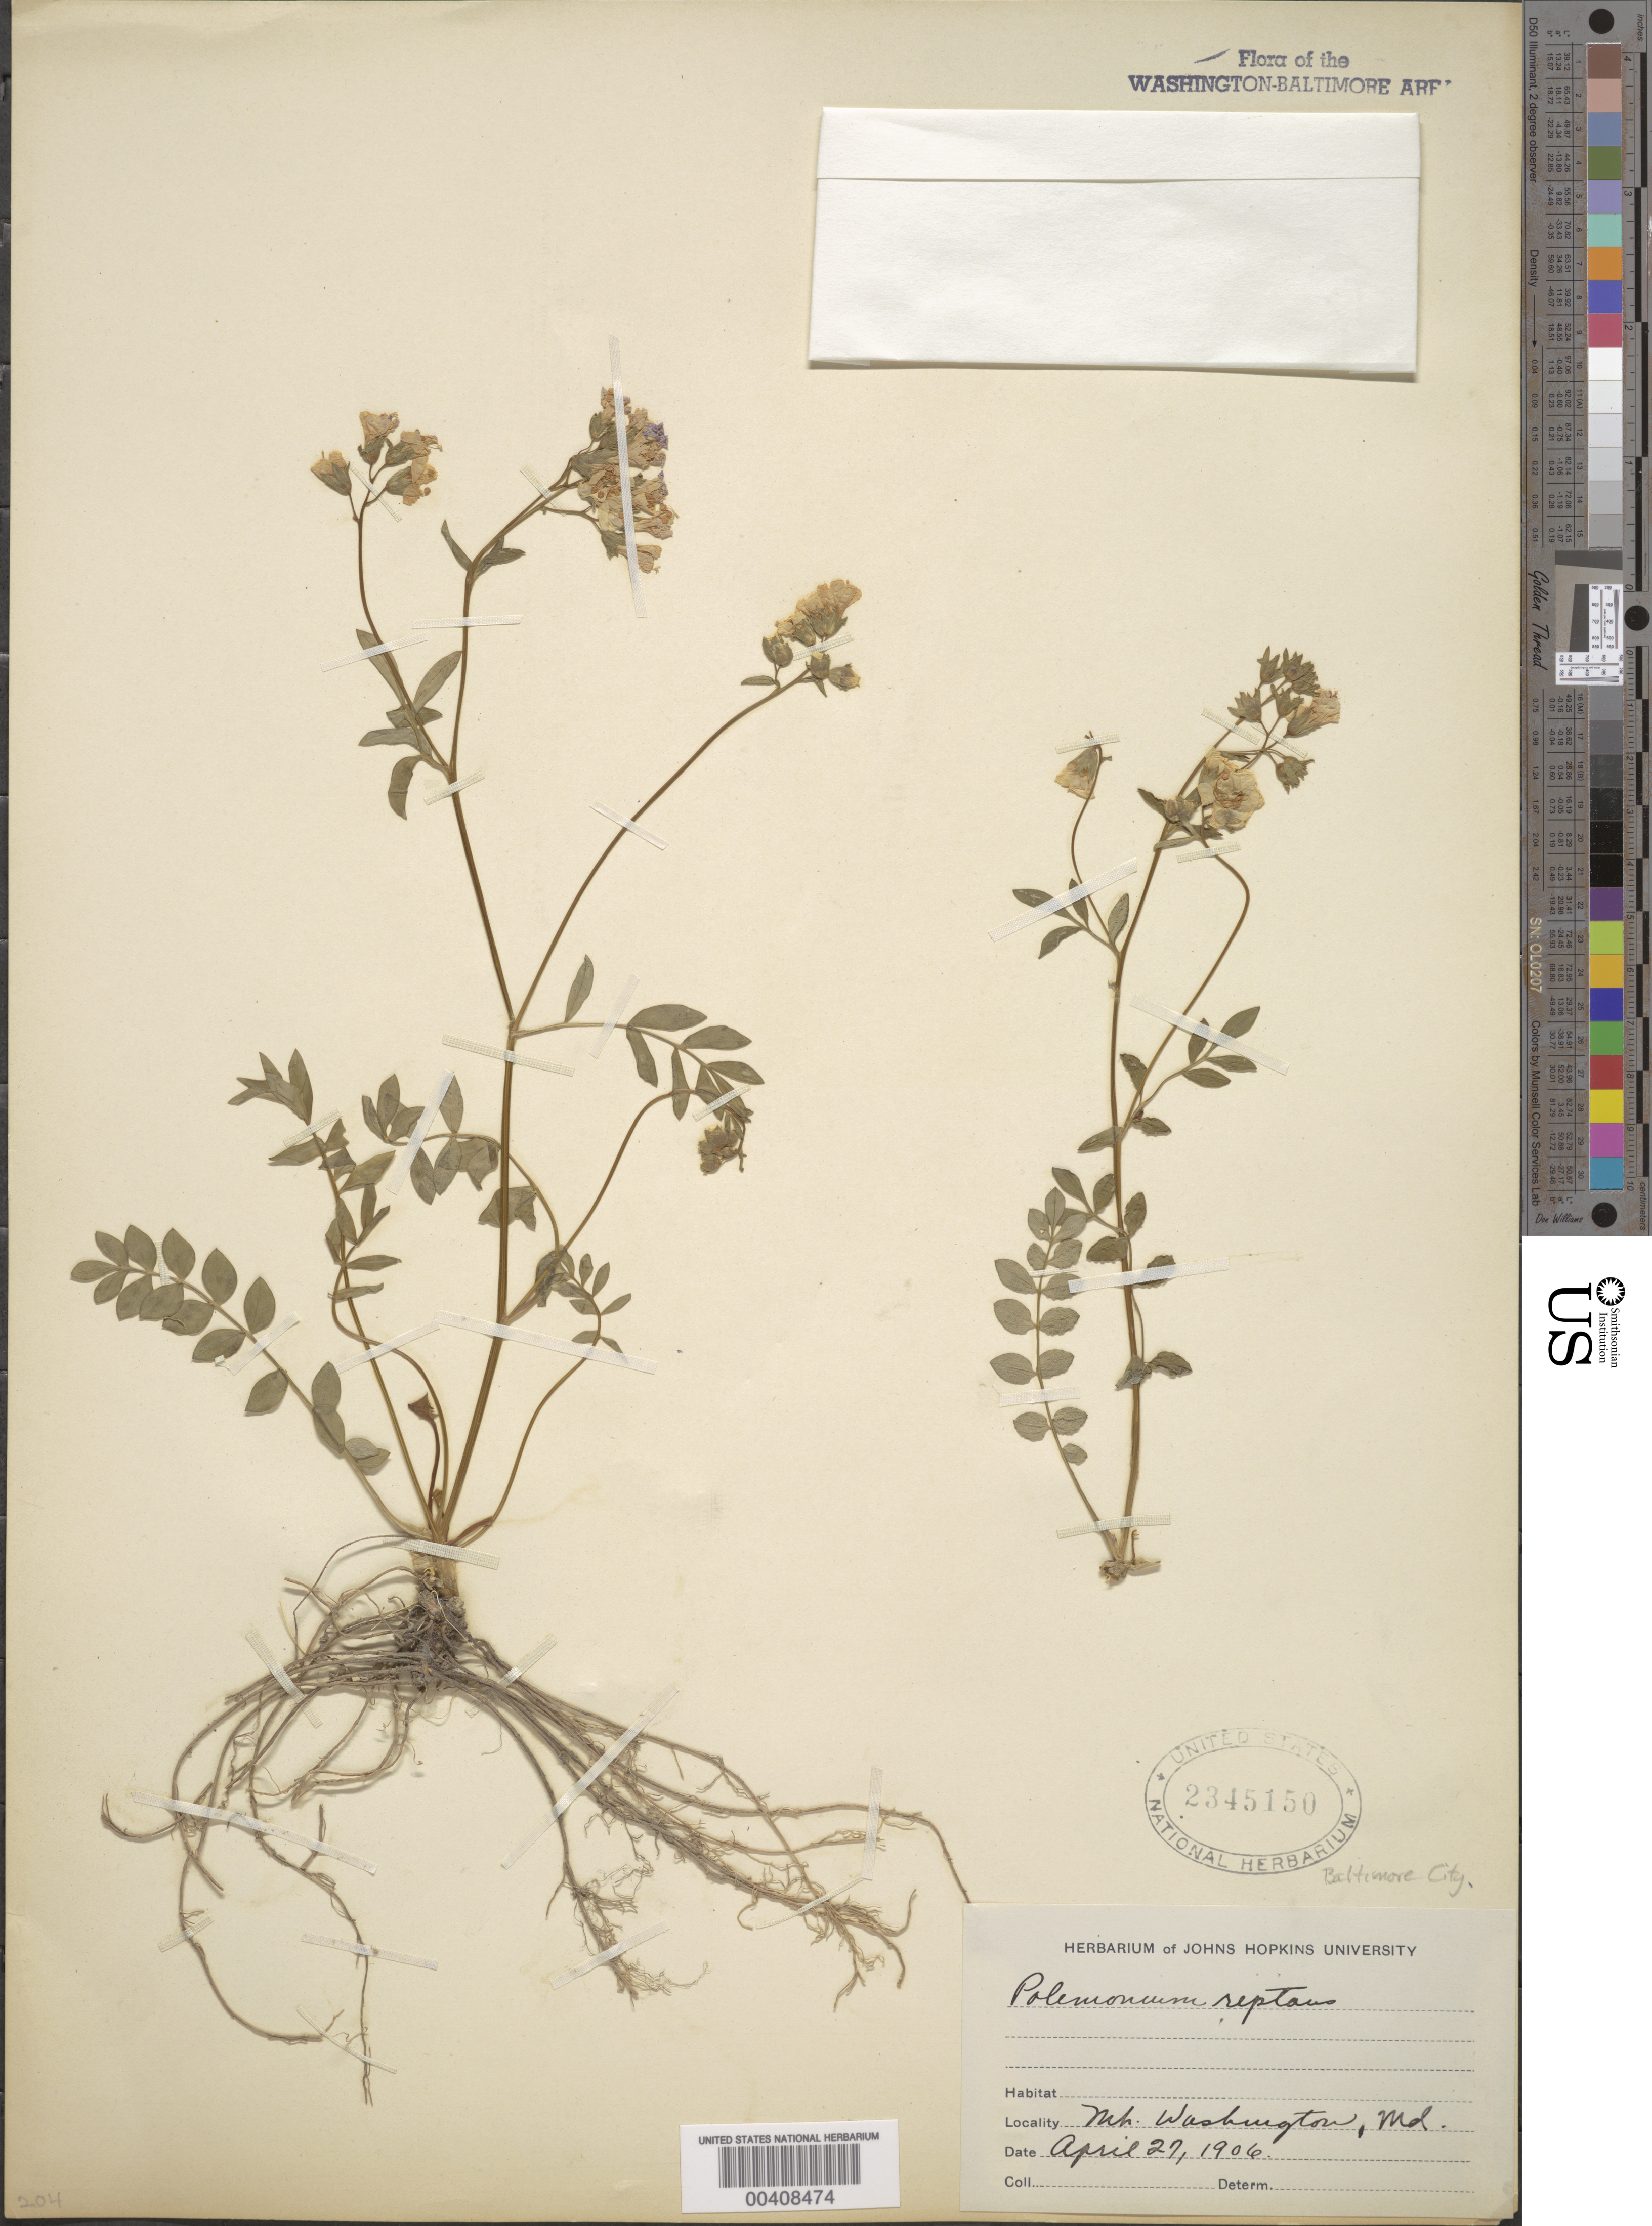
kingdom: Plantae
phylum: Tracheophyta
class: Magnoliopsida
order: Ericales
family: Polemoniaceae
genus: Polemonium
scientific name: Polemonium reptans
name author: L.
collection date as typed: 27 Apr 1906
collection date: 1906-04-27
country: United States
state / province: Maryland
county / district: City of Baltimore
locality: Mt. Washington, Baltimore City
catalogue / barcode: US 2345150